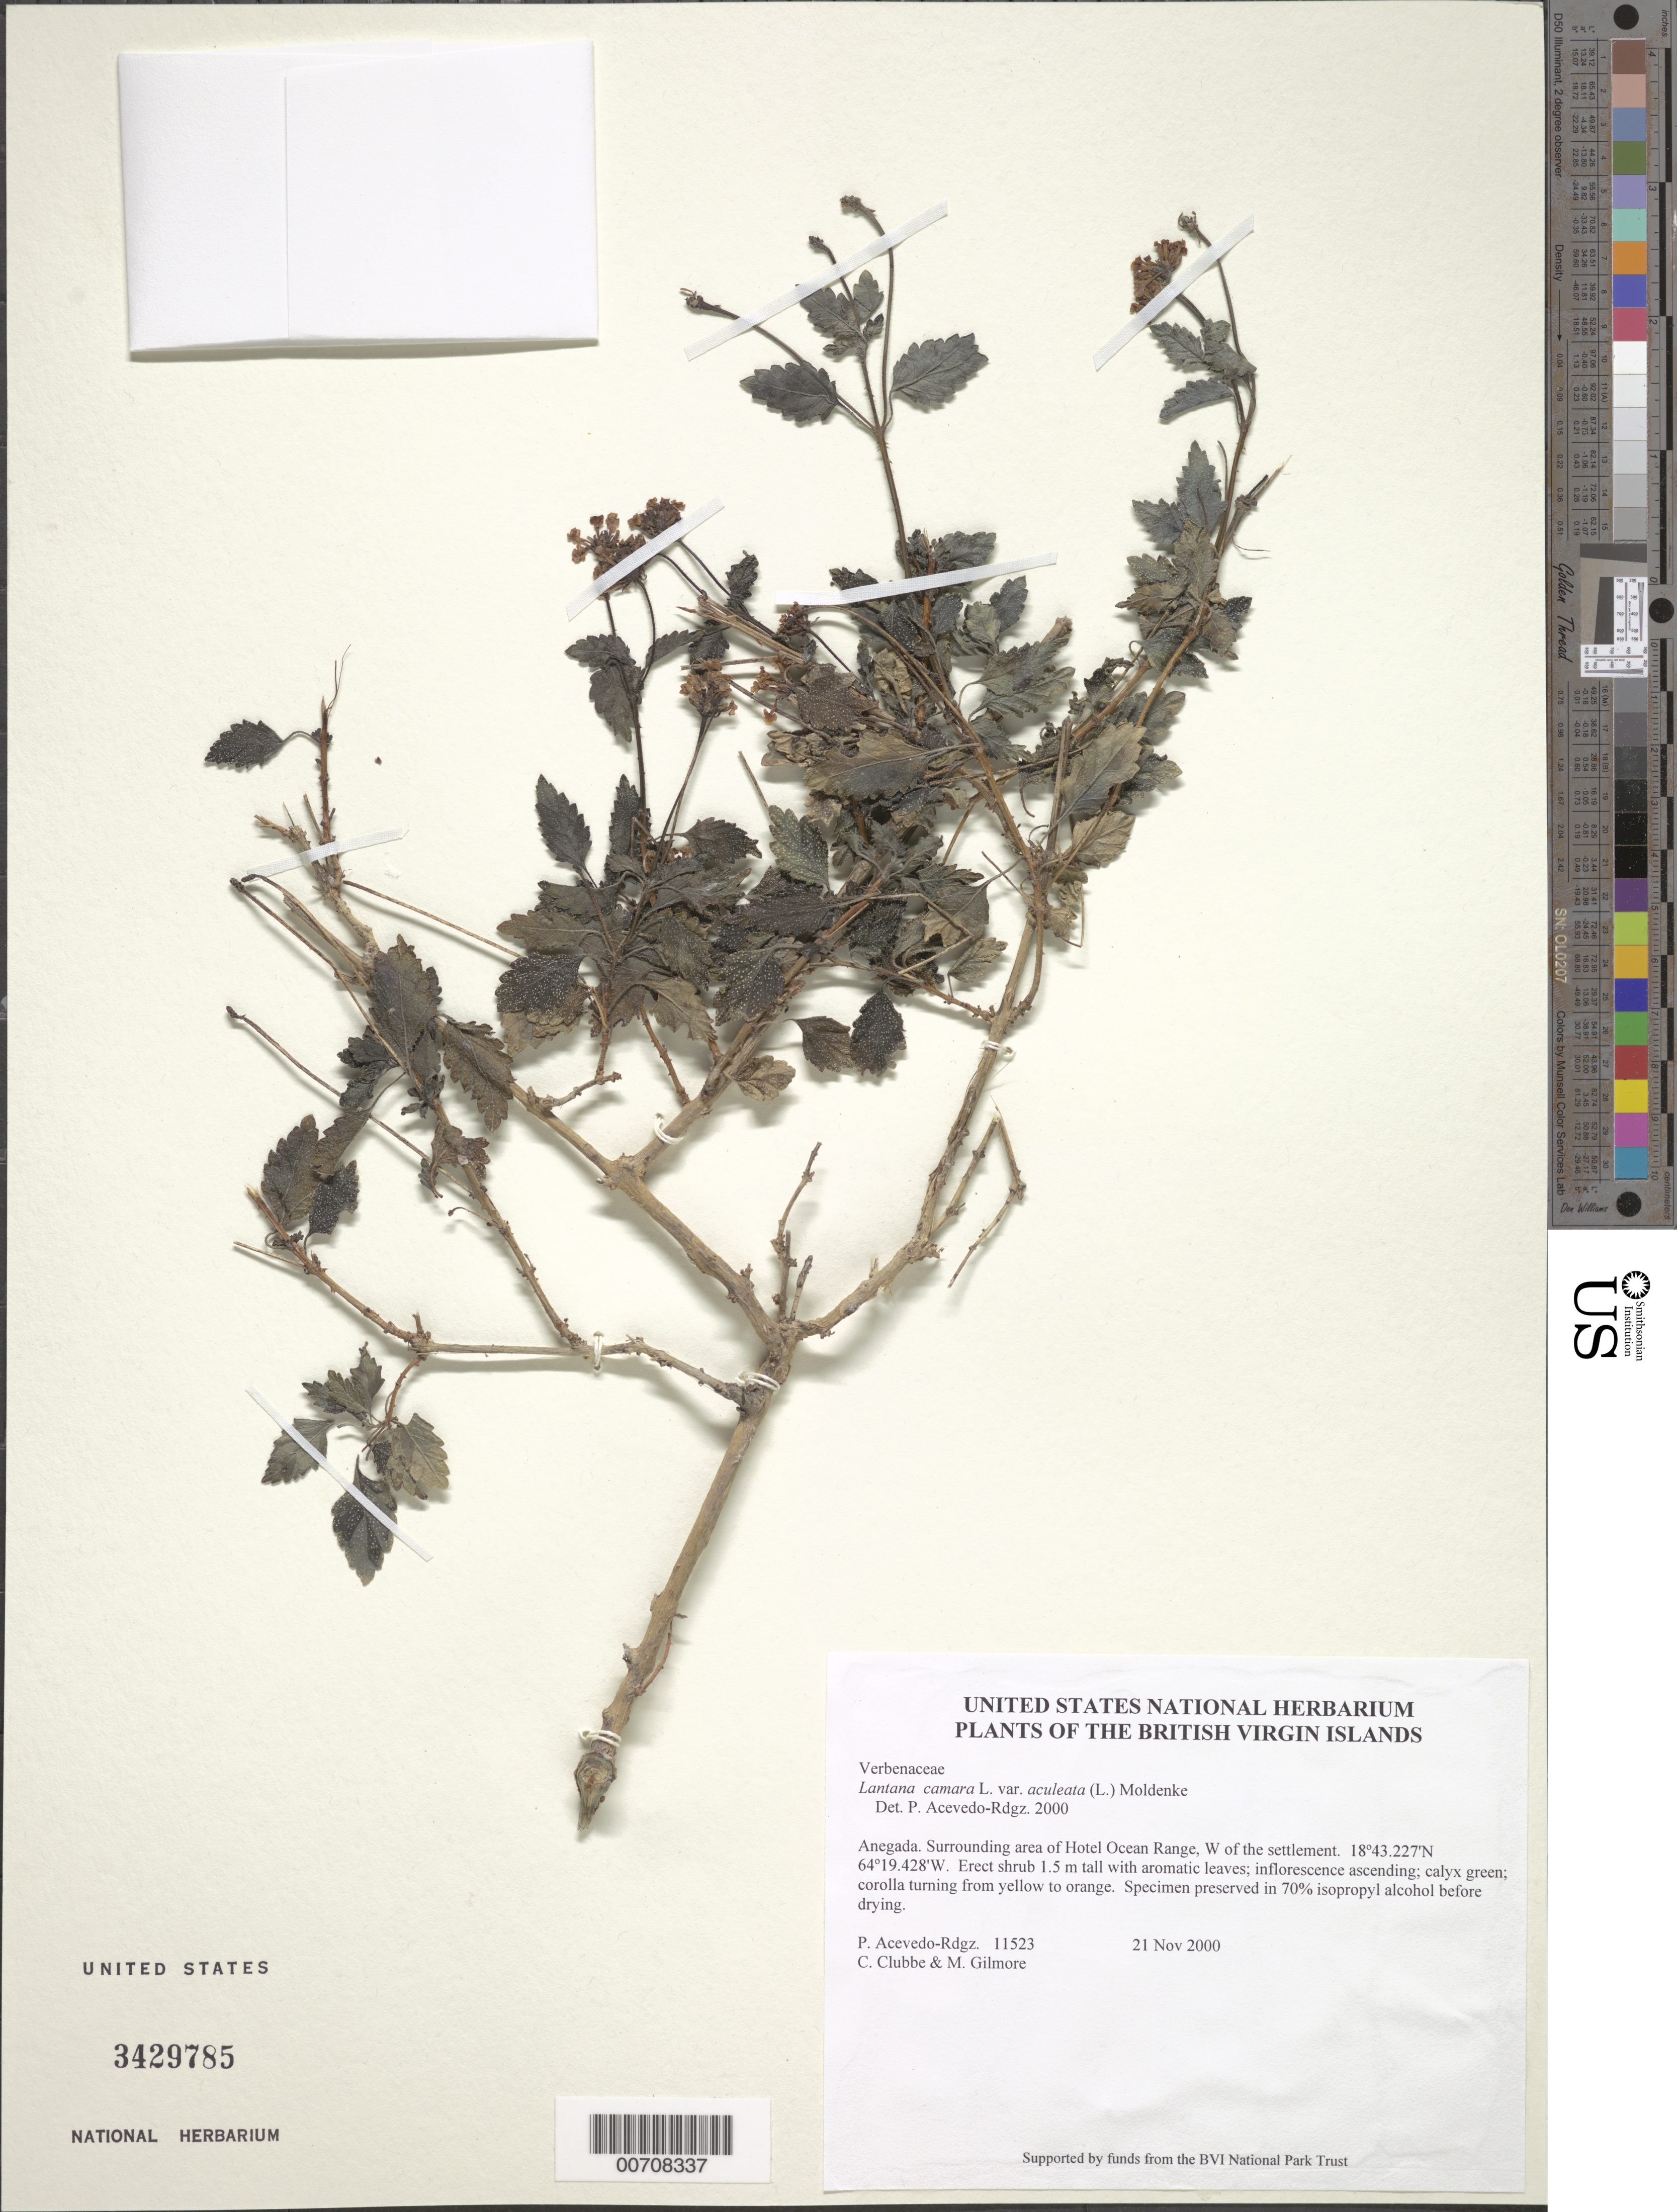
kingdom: Plantae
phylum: Tracheophyta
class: Magnoliopsida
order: Lamiales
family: Verbenaceae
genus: Lantana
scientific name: Lantana camara var. aculeata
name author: (L.) Moldenke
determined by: Acevedo-Rodríguez, P., (BOT), Smithsonian Institution - National Museum of Natural History (UNITED STATES)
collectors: P. Acevedo-Rodr., C. Clubbe & M. Gilmore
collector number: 11523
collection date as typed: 21 Nov 2000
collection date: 2000-11-21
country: British Virgin Islands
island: Anegada I.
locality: Surrounding area of Hotel Ocean Range, W of the settlement.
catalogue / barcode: US 3429785